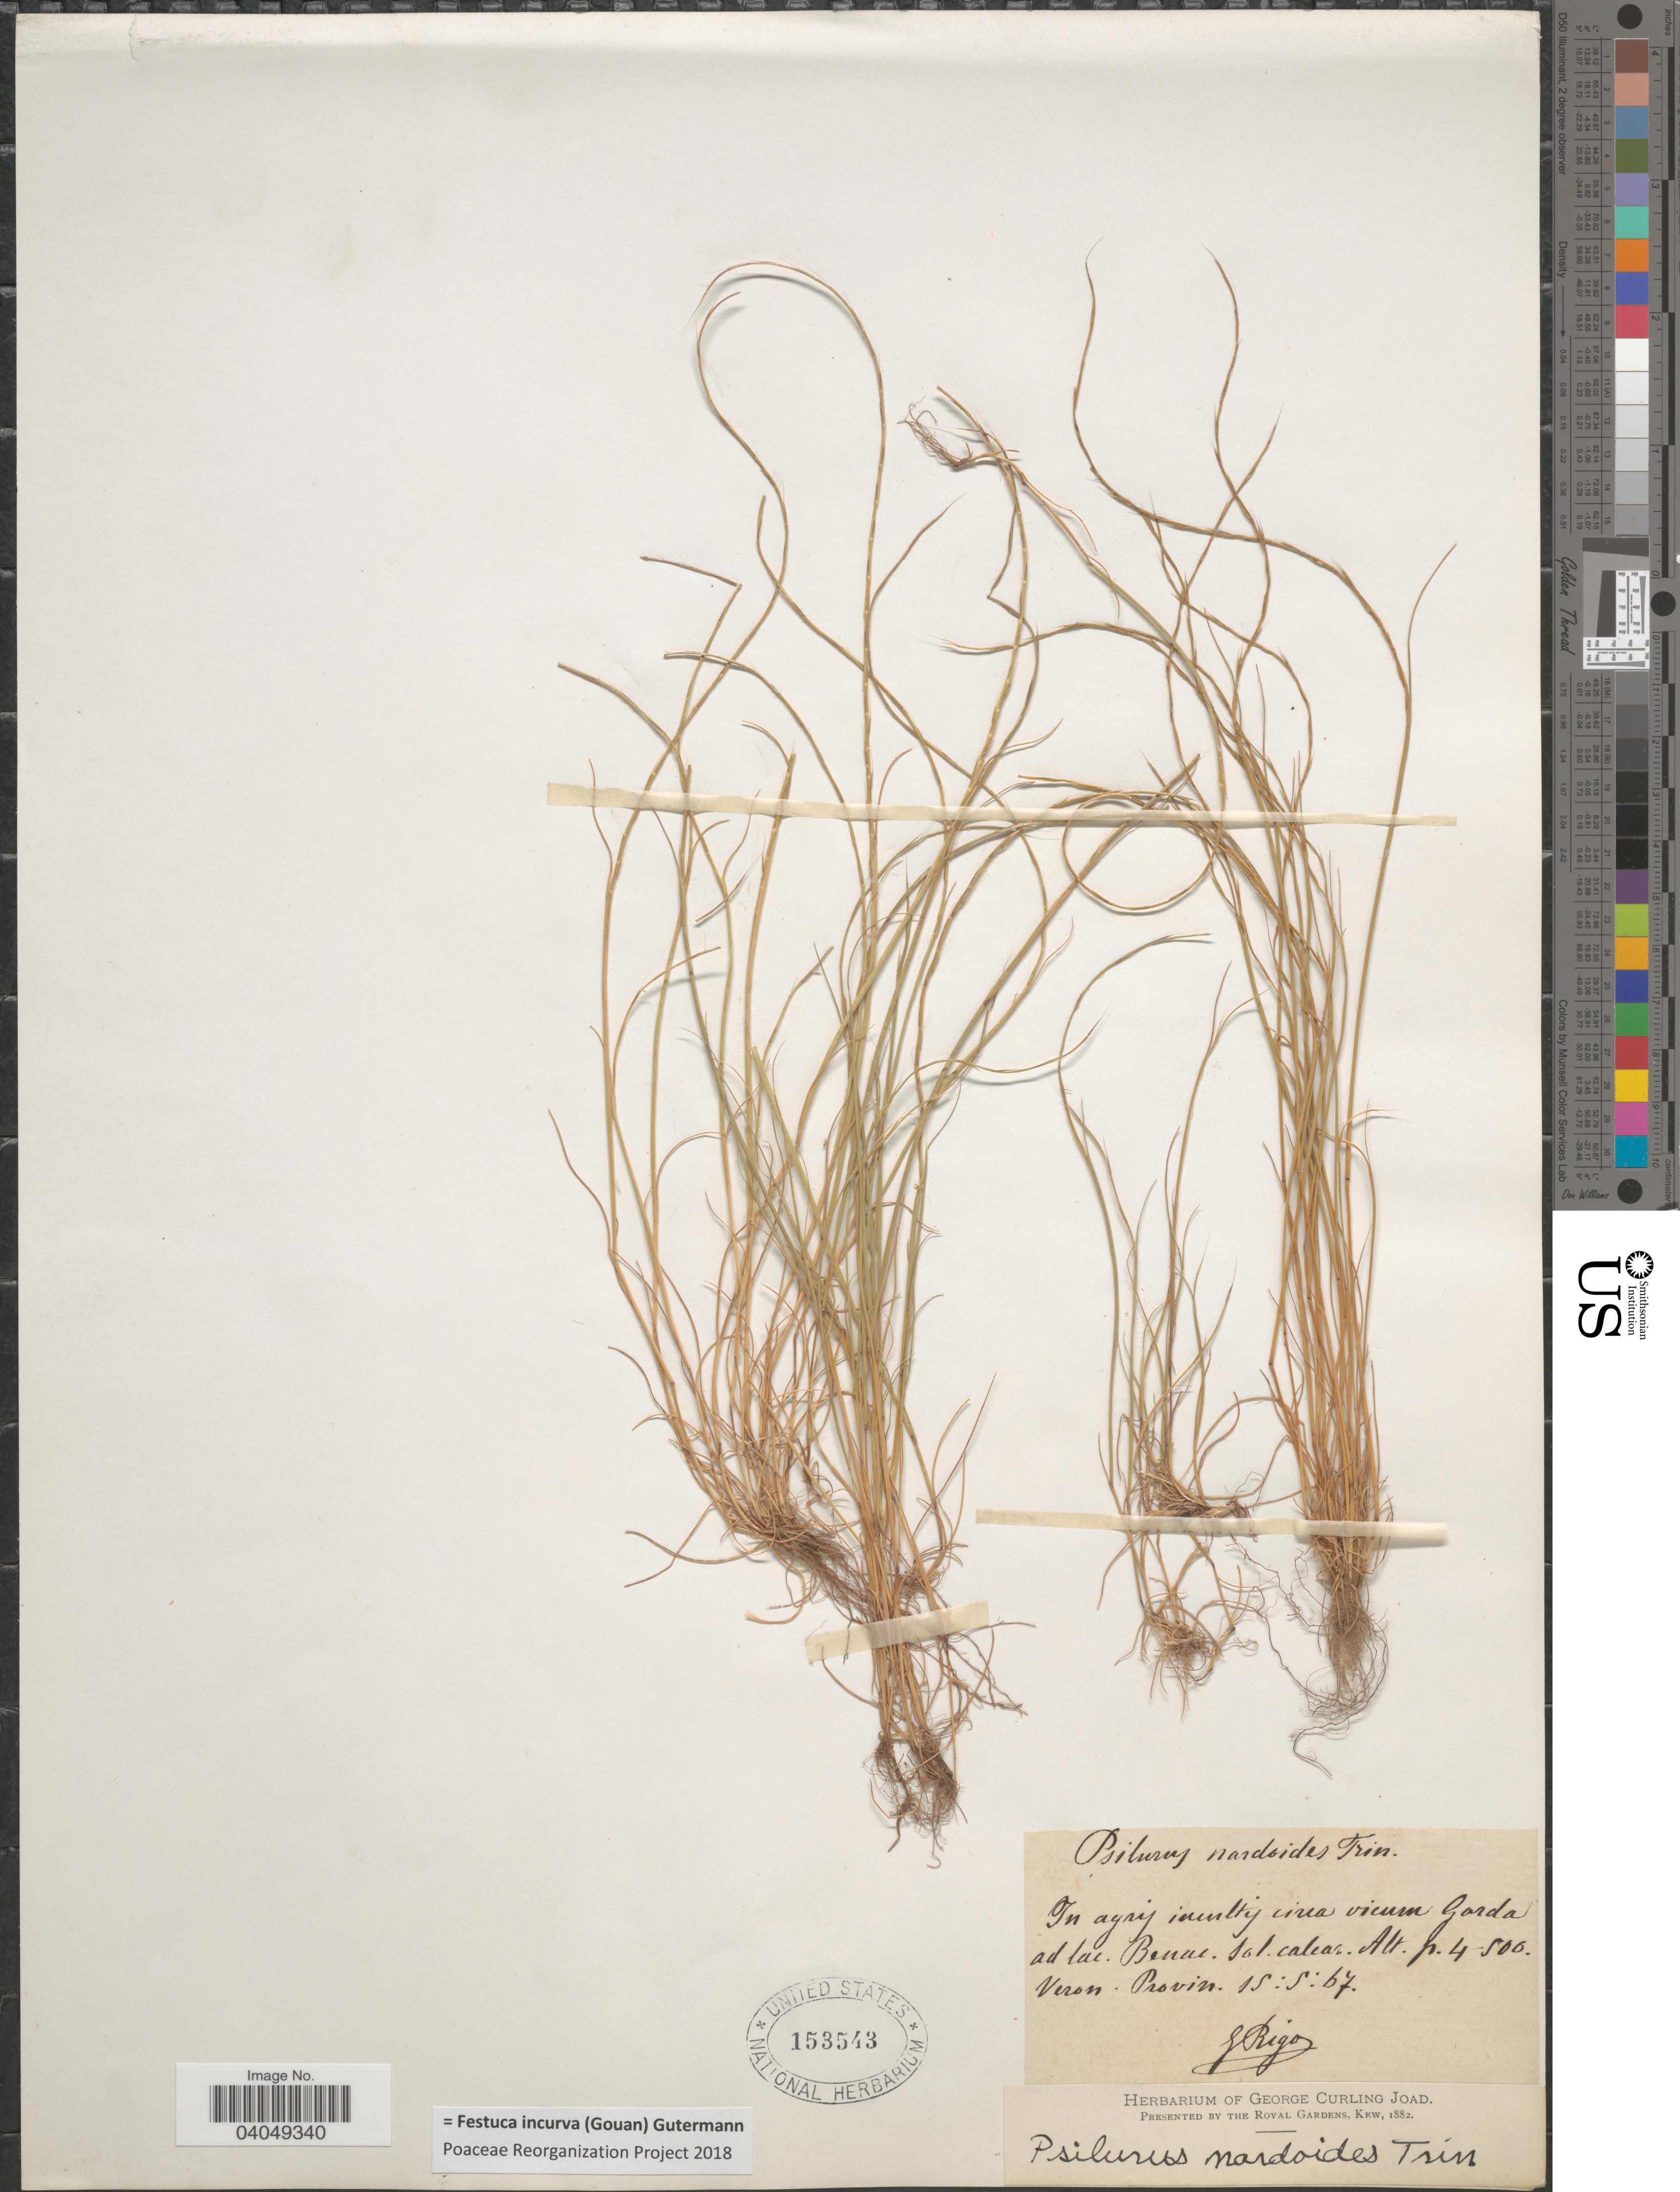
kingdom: Plantae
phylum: Tracheophyta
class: Liliopsida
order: Poales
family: Poaceae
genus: Festuca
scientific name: Festuca incurva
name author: (Gouan) Gutermann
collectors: G. Rigo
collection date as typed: Transcribed d/m/y: 15/5/67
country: Italy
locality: In agris incultis circa vicum Gorda ad lac. Benac. sol. calcar. Veron. Provin. [interpreted]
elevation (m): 122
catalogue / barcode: US 153543